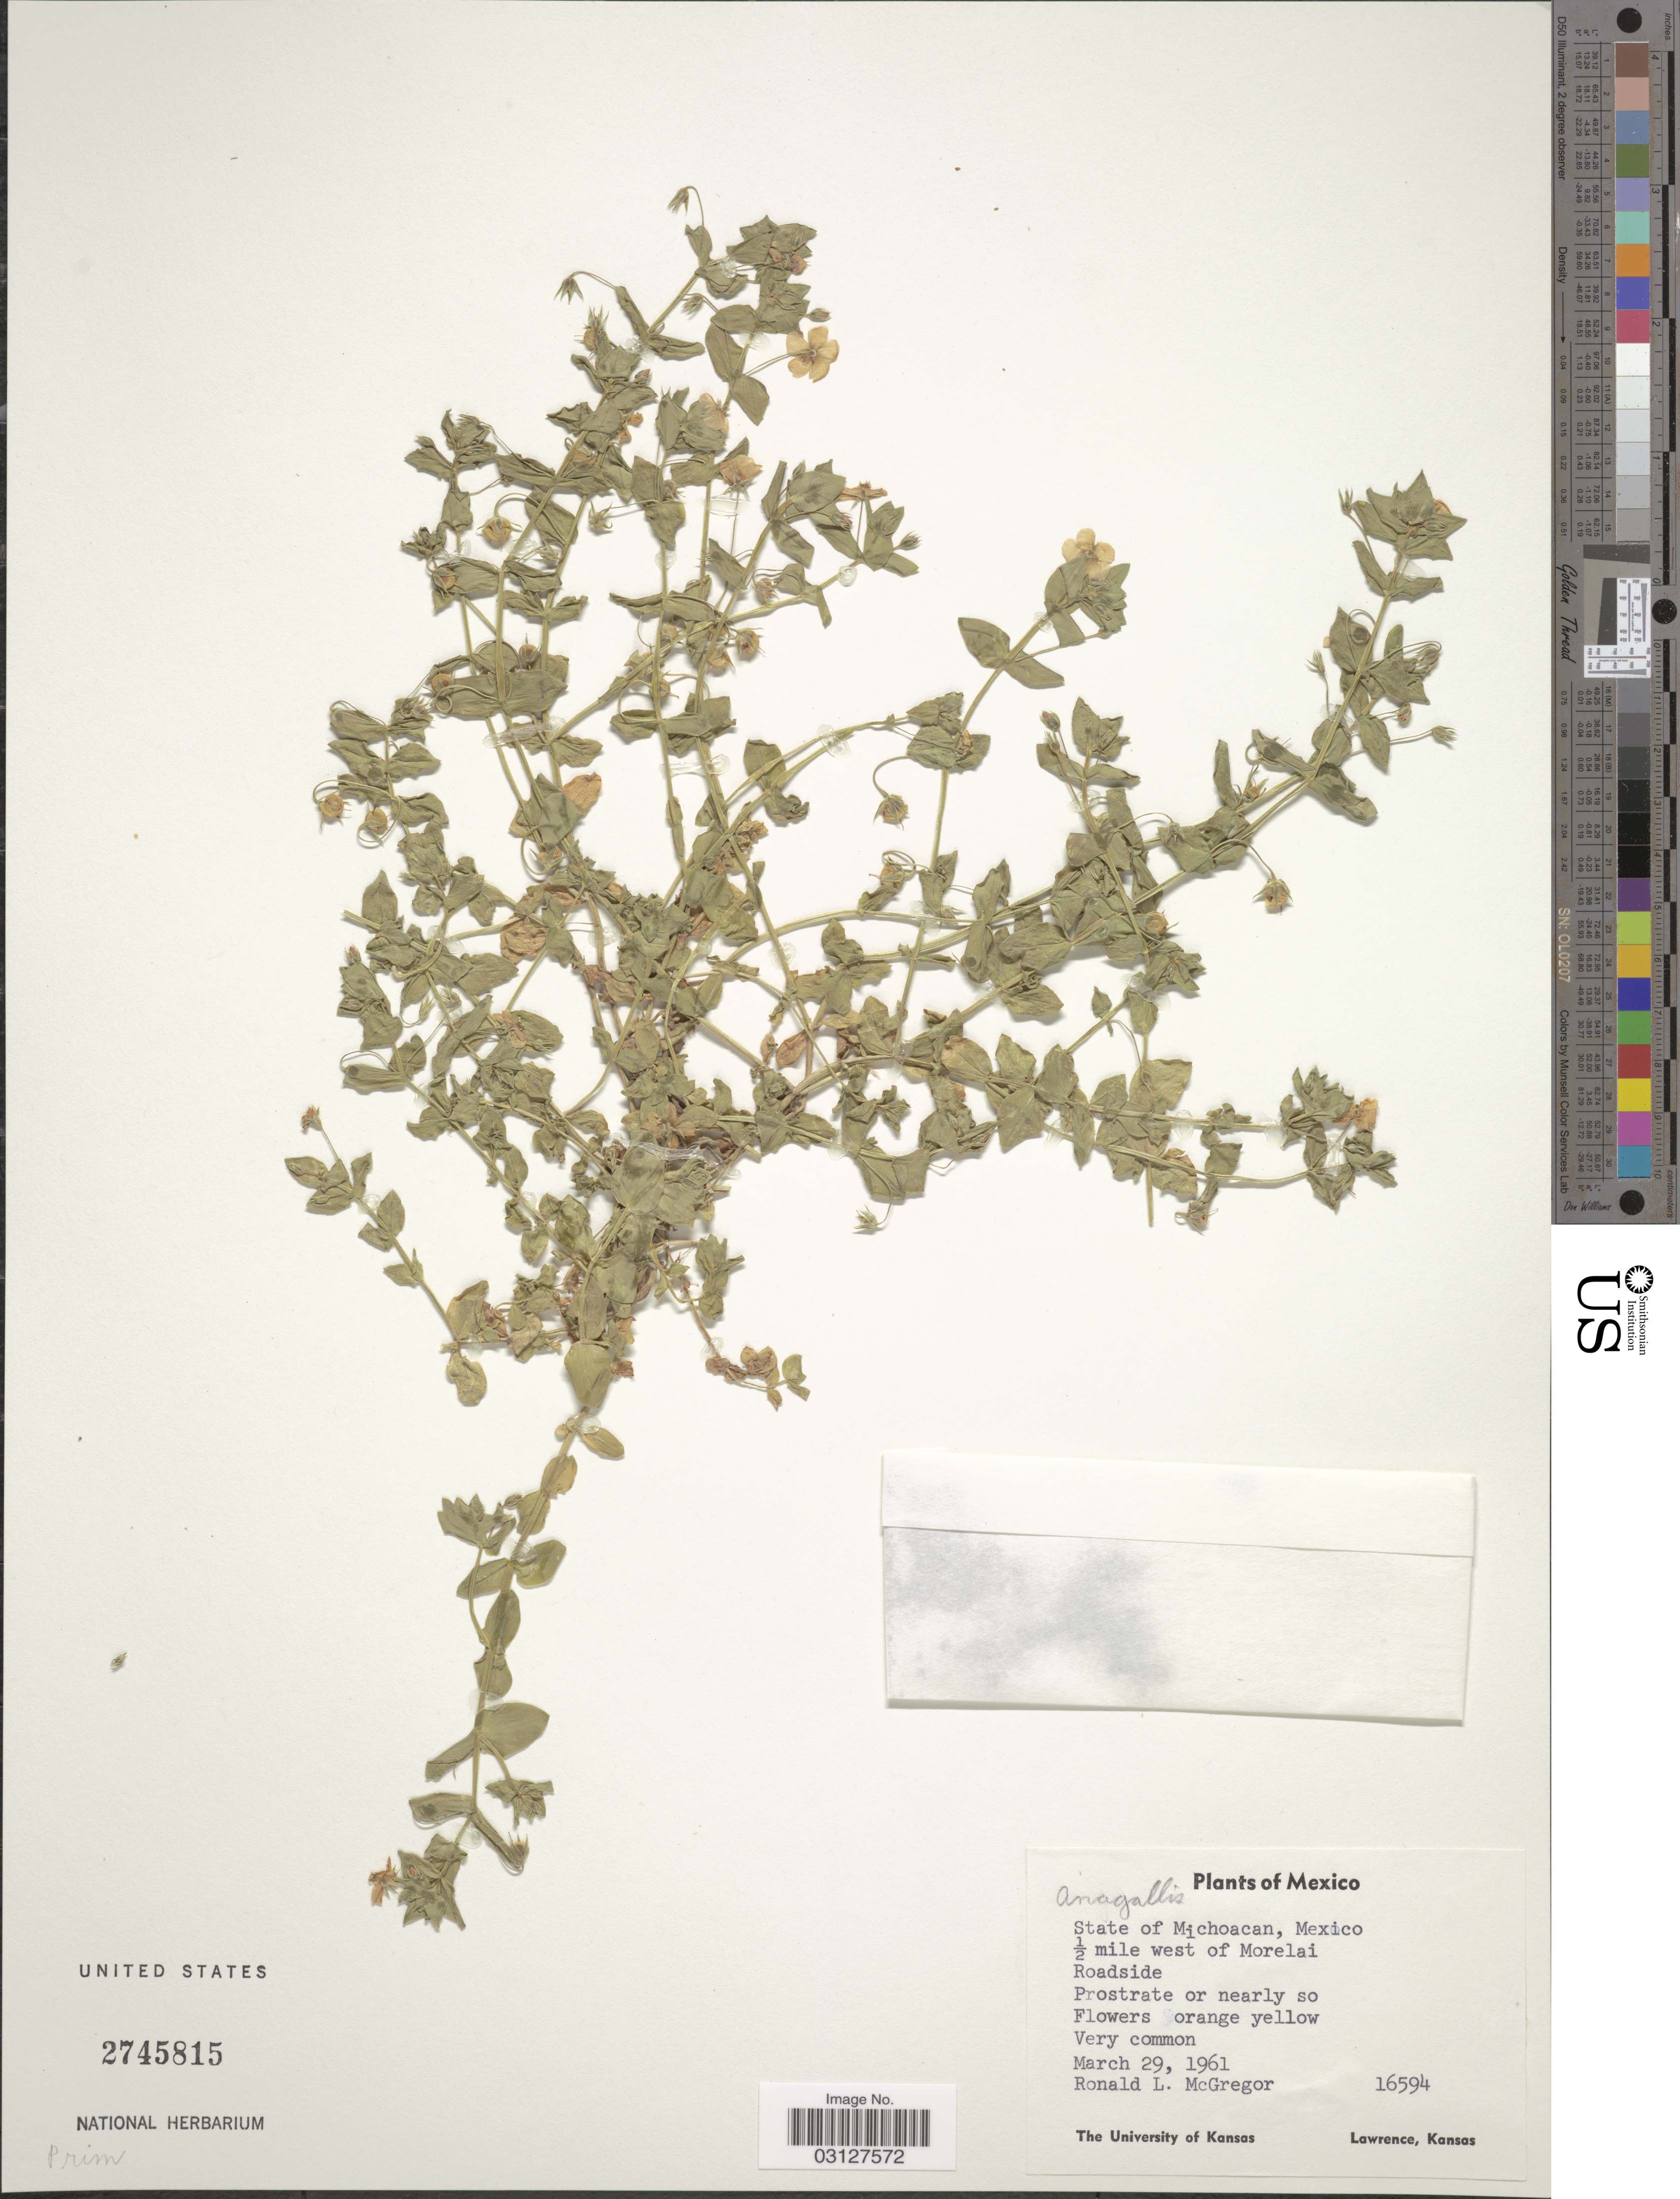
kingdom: Plantae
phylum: Tracheophyta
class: Magnoliopsida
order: Ericales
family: Primulaceae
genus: Anagallis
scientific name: Anagallis sp.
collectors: R. McGregor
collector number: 16594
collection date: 1961-03-29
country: Mexico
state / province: Michoacán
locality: ½ mile west of Morelai.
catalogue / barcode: US 2745815